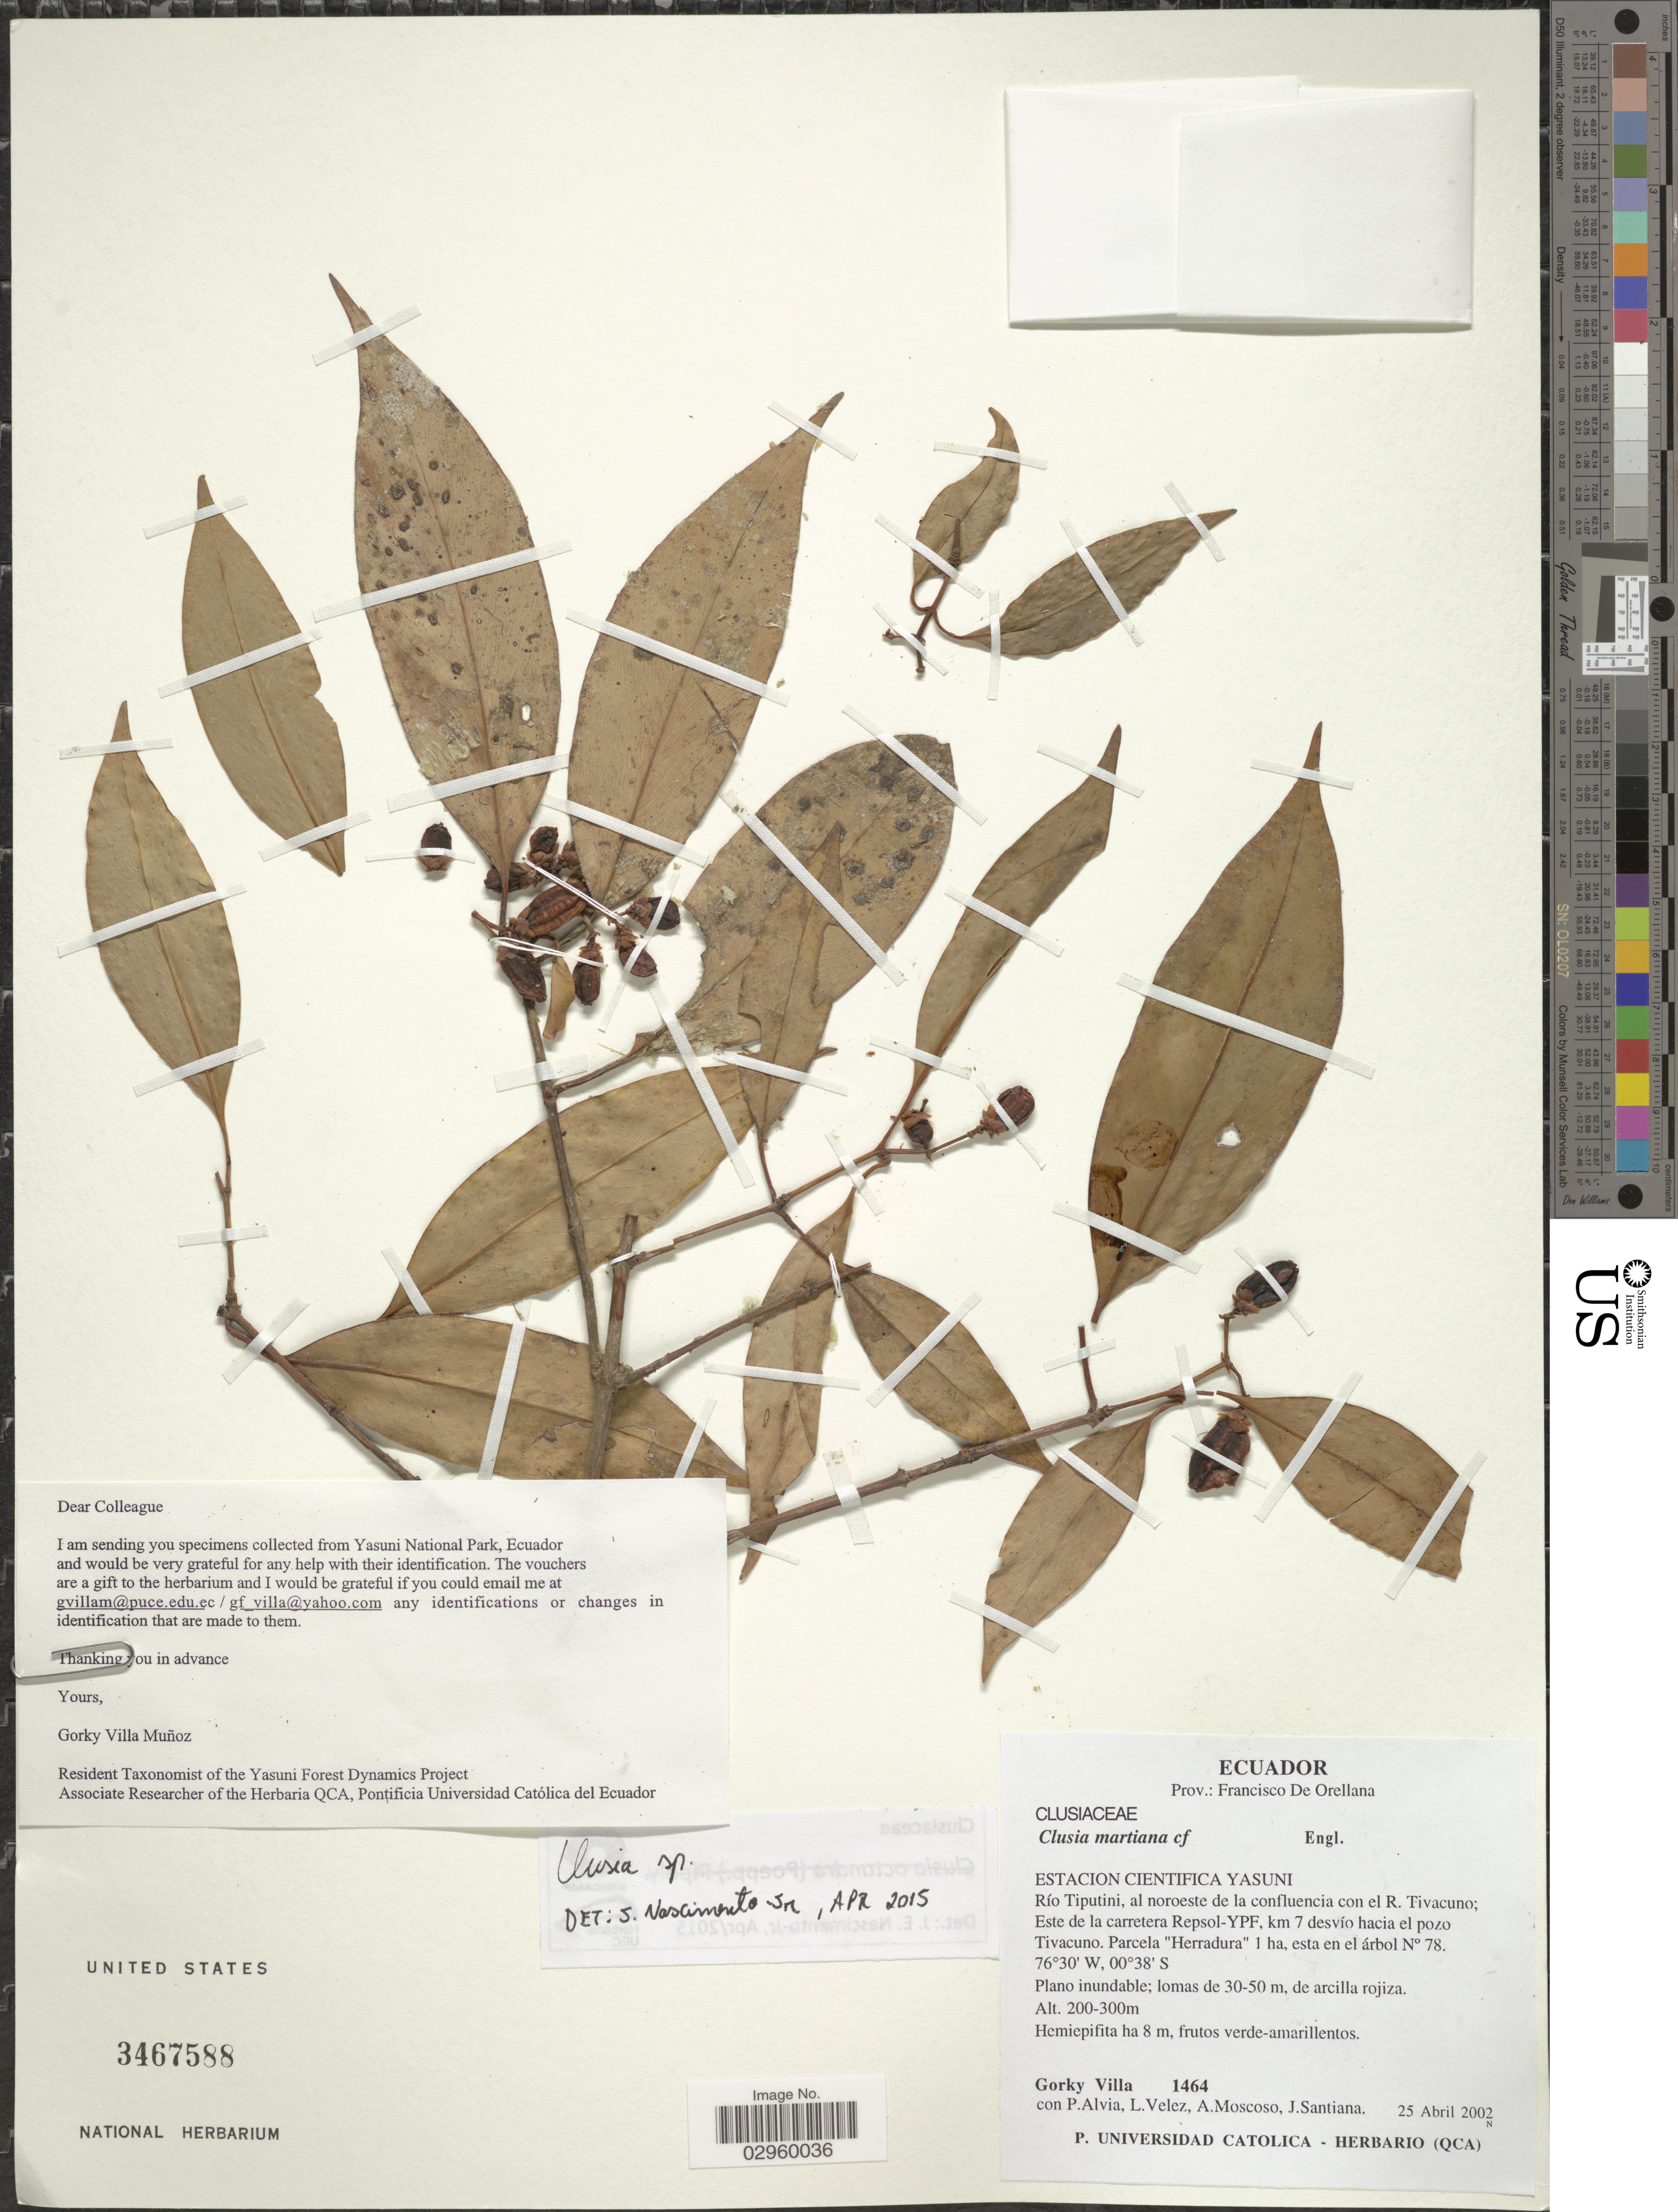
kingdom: Plantae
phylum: Tracheophyta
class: Magnoliopsida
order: Malpighiales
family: Clusiaceae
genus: Clusia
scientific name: Clusia sp.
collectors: G. Villa, P. Alvia, L. Velez, A. Moscoso & J. Santiana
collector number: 1464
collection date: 2002-04-25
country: Ecuador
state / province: Orellana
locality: Prov.: Francisco De Orellana, Estacion Cientifica Yasuni, Río Tiputini, al noroeste de la confluencia con el R. Tivacuno; Este de la carretera Repsol-YPF, km 7 desvío haia el pozo Tivacuno.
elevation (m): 200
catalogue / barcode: US 3467588